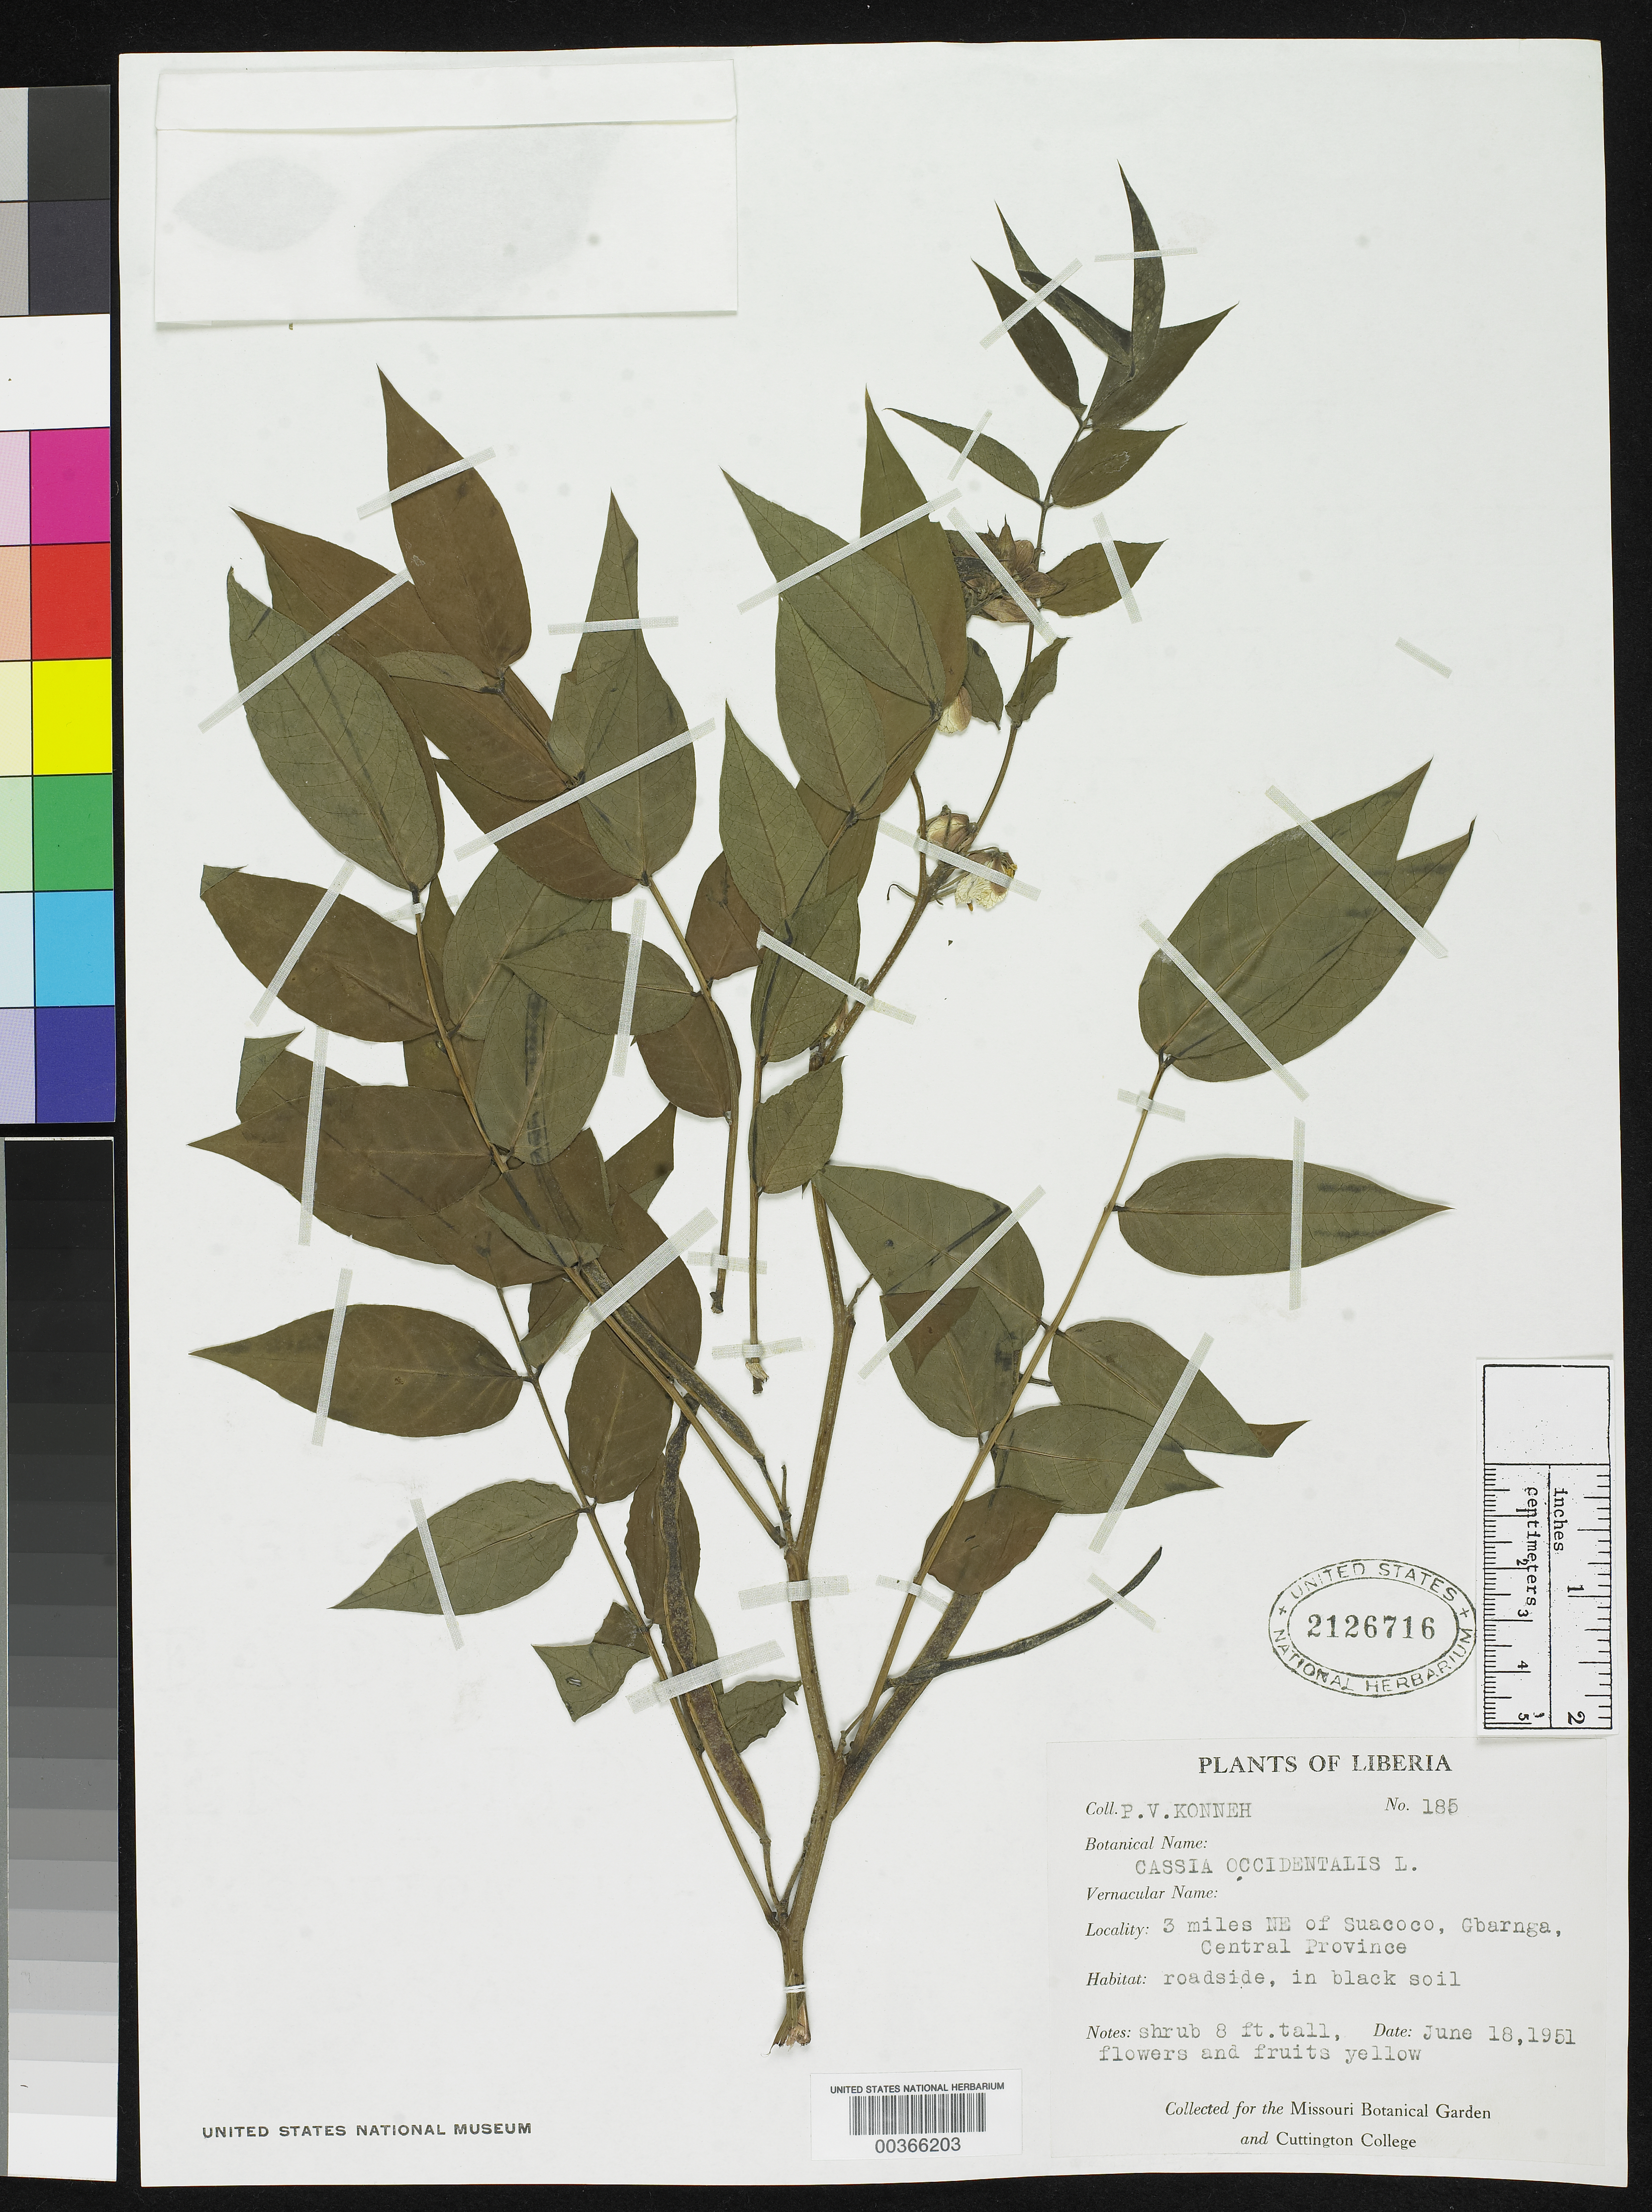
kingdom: Plantae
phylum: Tracheophyta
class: Magnoliopsida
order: Fabales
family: Fabaceae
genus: Senna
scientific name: Senna occidentalis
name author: (L.) Link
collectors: P. Konneh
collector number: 185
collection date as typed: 18 Jun 1951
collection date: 1951-06-18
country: Liberia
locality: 3 mi ne of suacoco, gbarnga, central prov.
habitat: Roadside, in black soil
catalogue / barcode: US 2126716